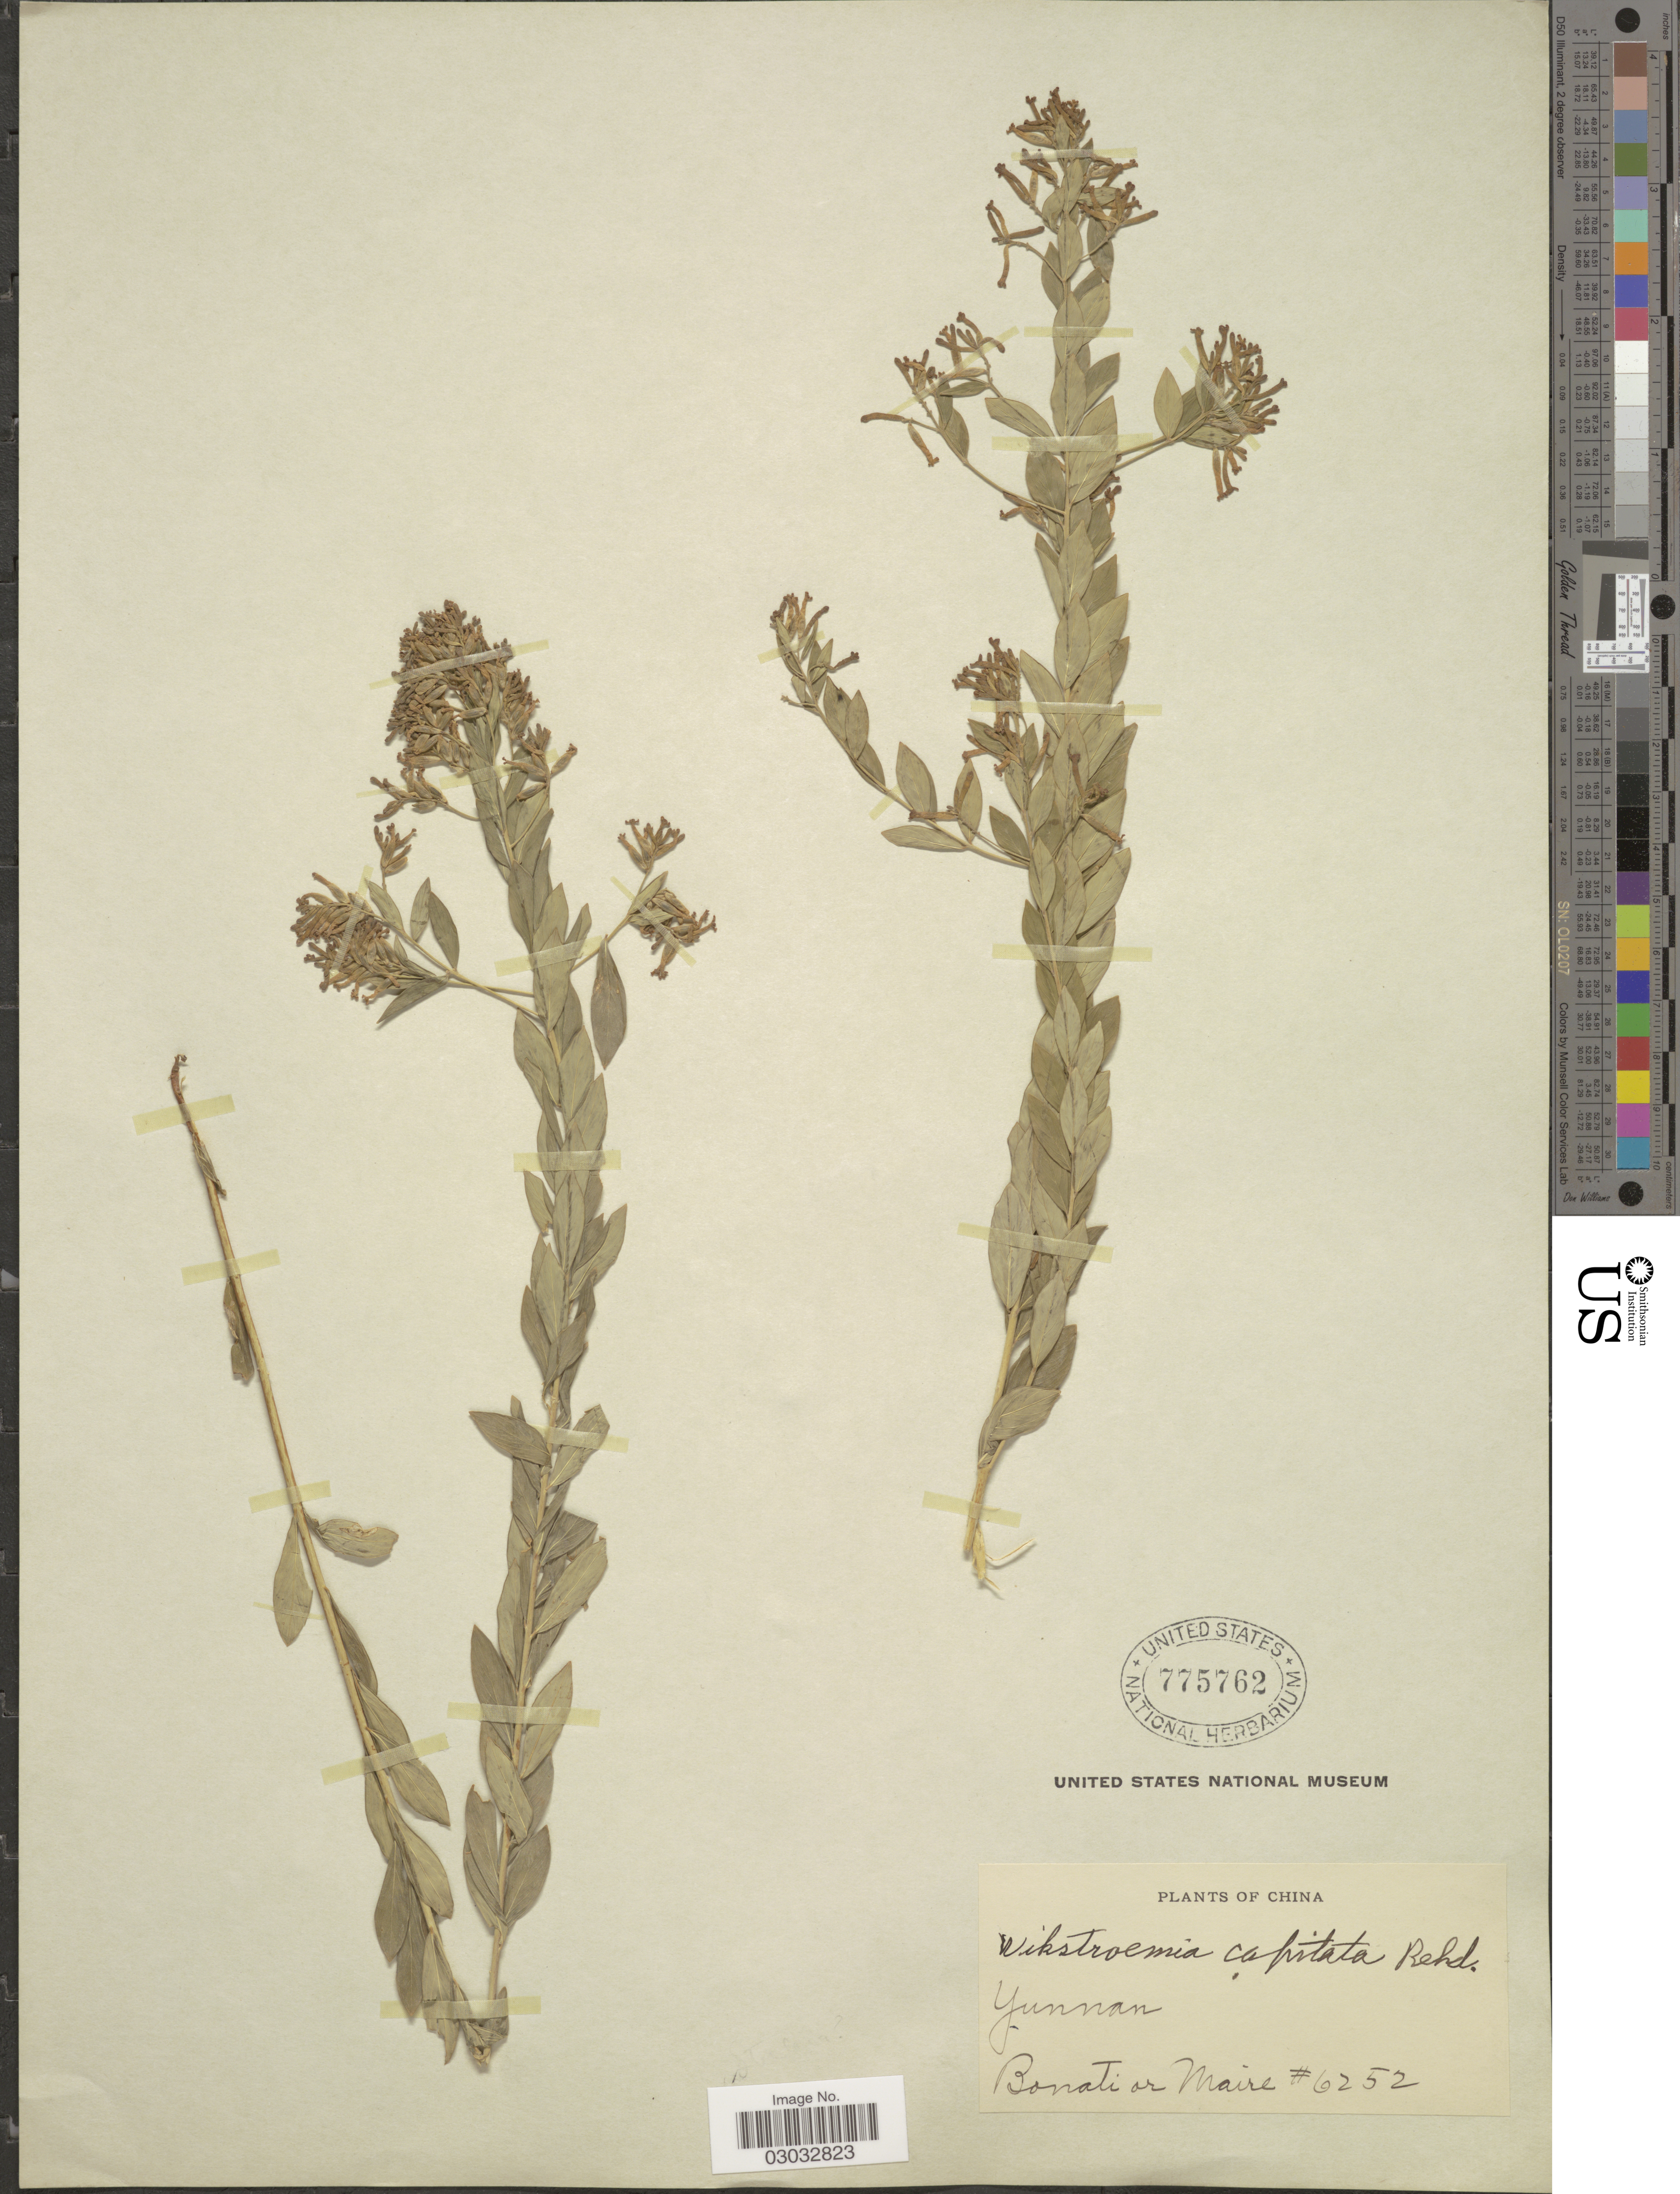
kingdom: Plantae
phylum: Tracheophyta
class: Magnoliopsida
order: Malvales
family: Thymelaeaceae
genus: Wikstroemia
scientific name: Wikstroemia capitata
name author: Rehder in Sarg.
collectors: -. Bonati & Maire, --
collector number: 6252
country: China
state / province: Yunnan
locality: Yunnan.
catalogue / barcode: US 775762